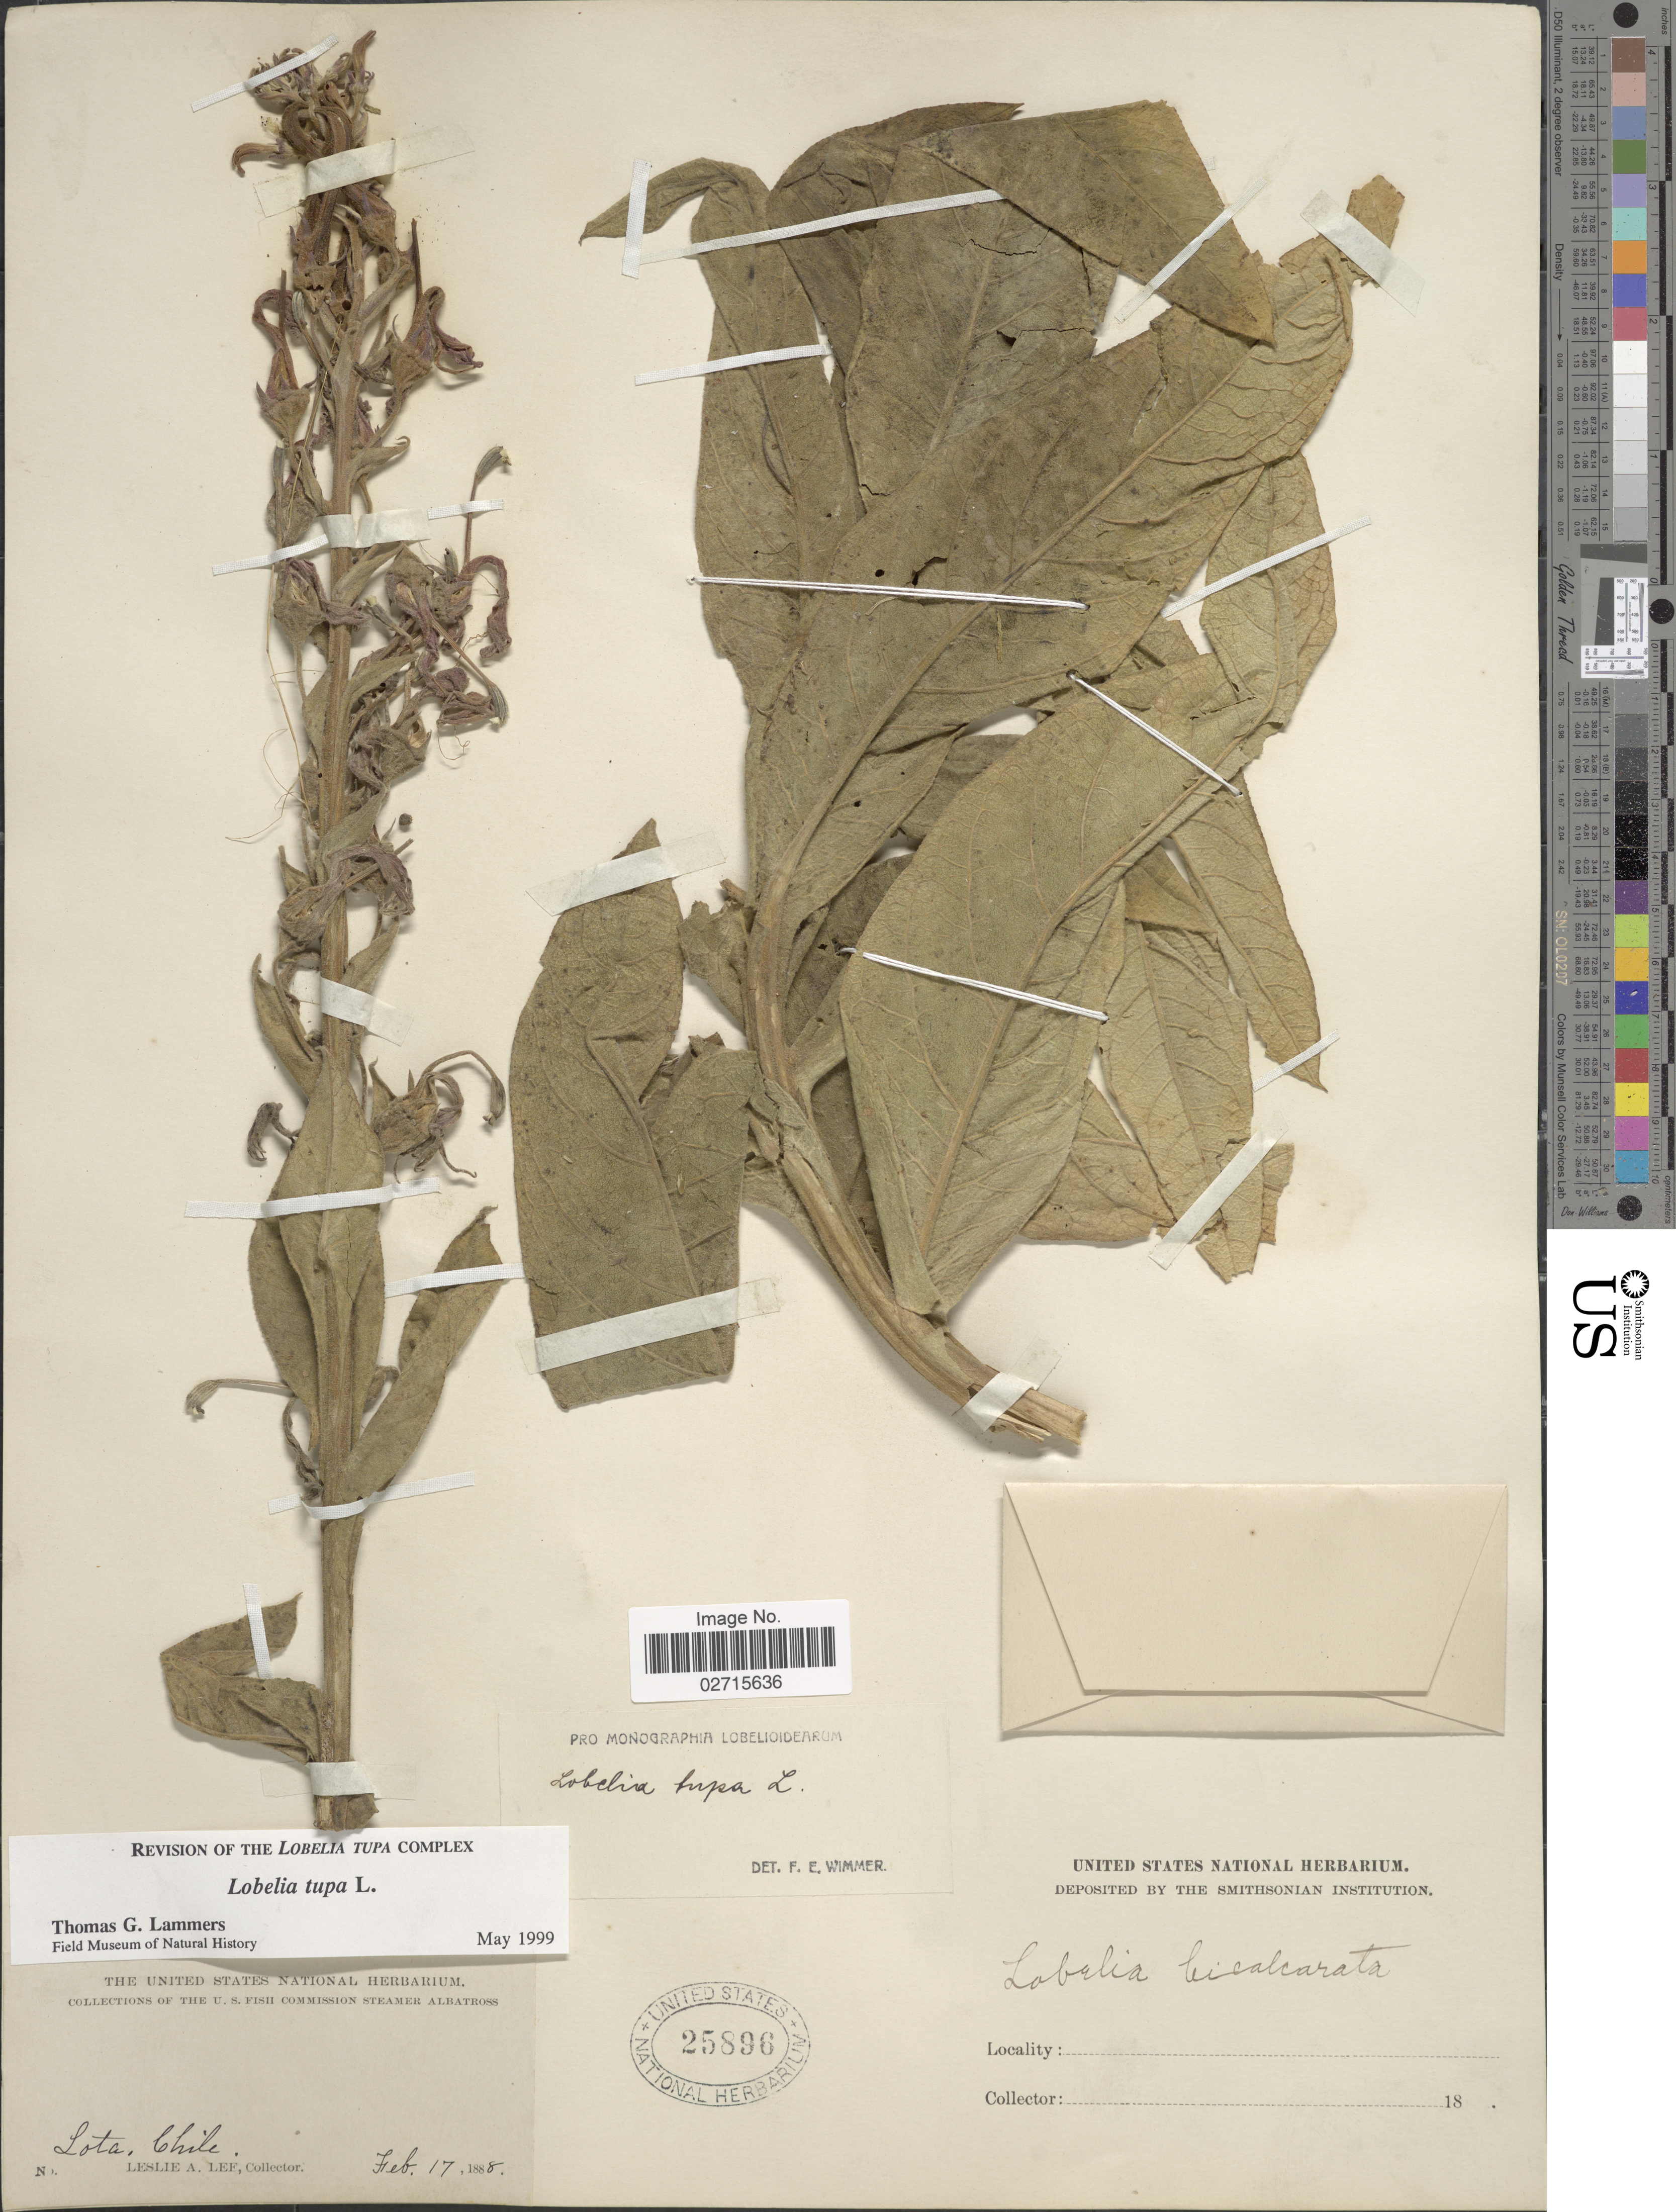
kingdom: Plantae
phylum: Tracheophyta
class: Magnoliopsida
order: Asterales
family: Campanulaceae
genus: Lobelia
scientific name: Lobelia tupa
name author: L.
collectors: L. Lee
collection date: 1888-02-17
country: Chile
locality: Lota.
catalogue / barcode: US 25896